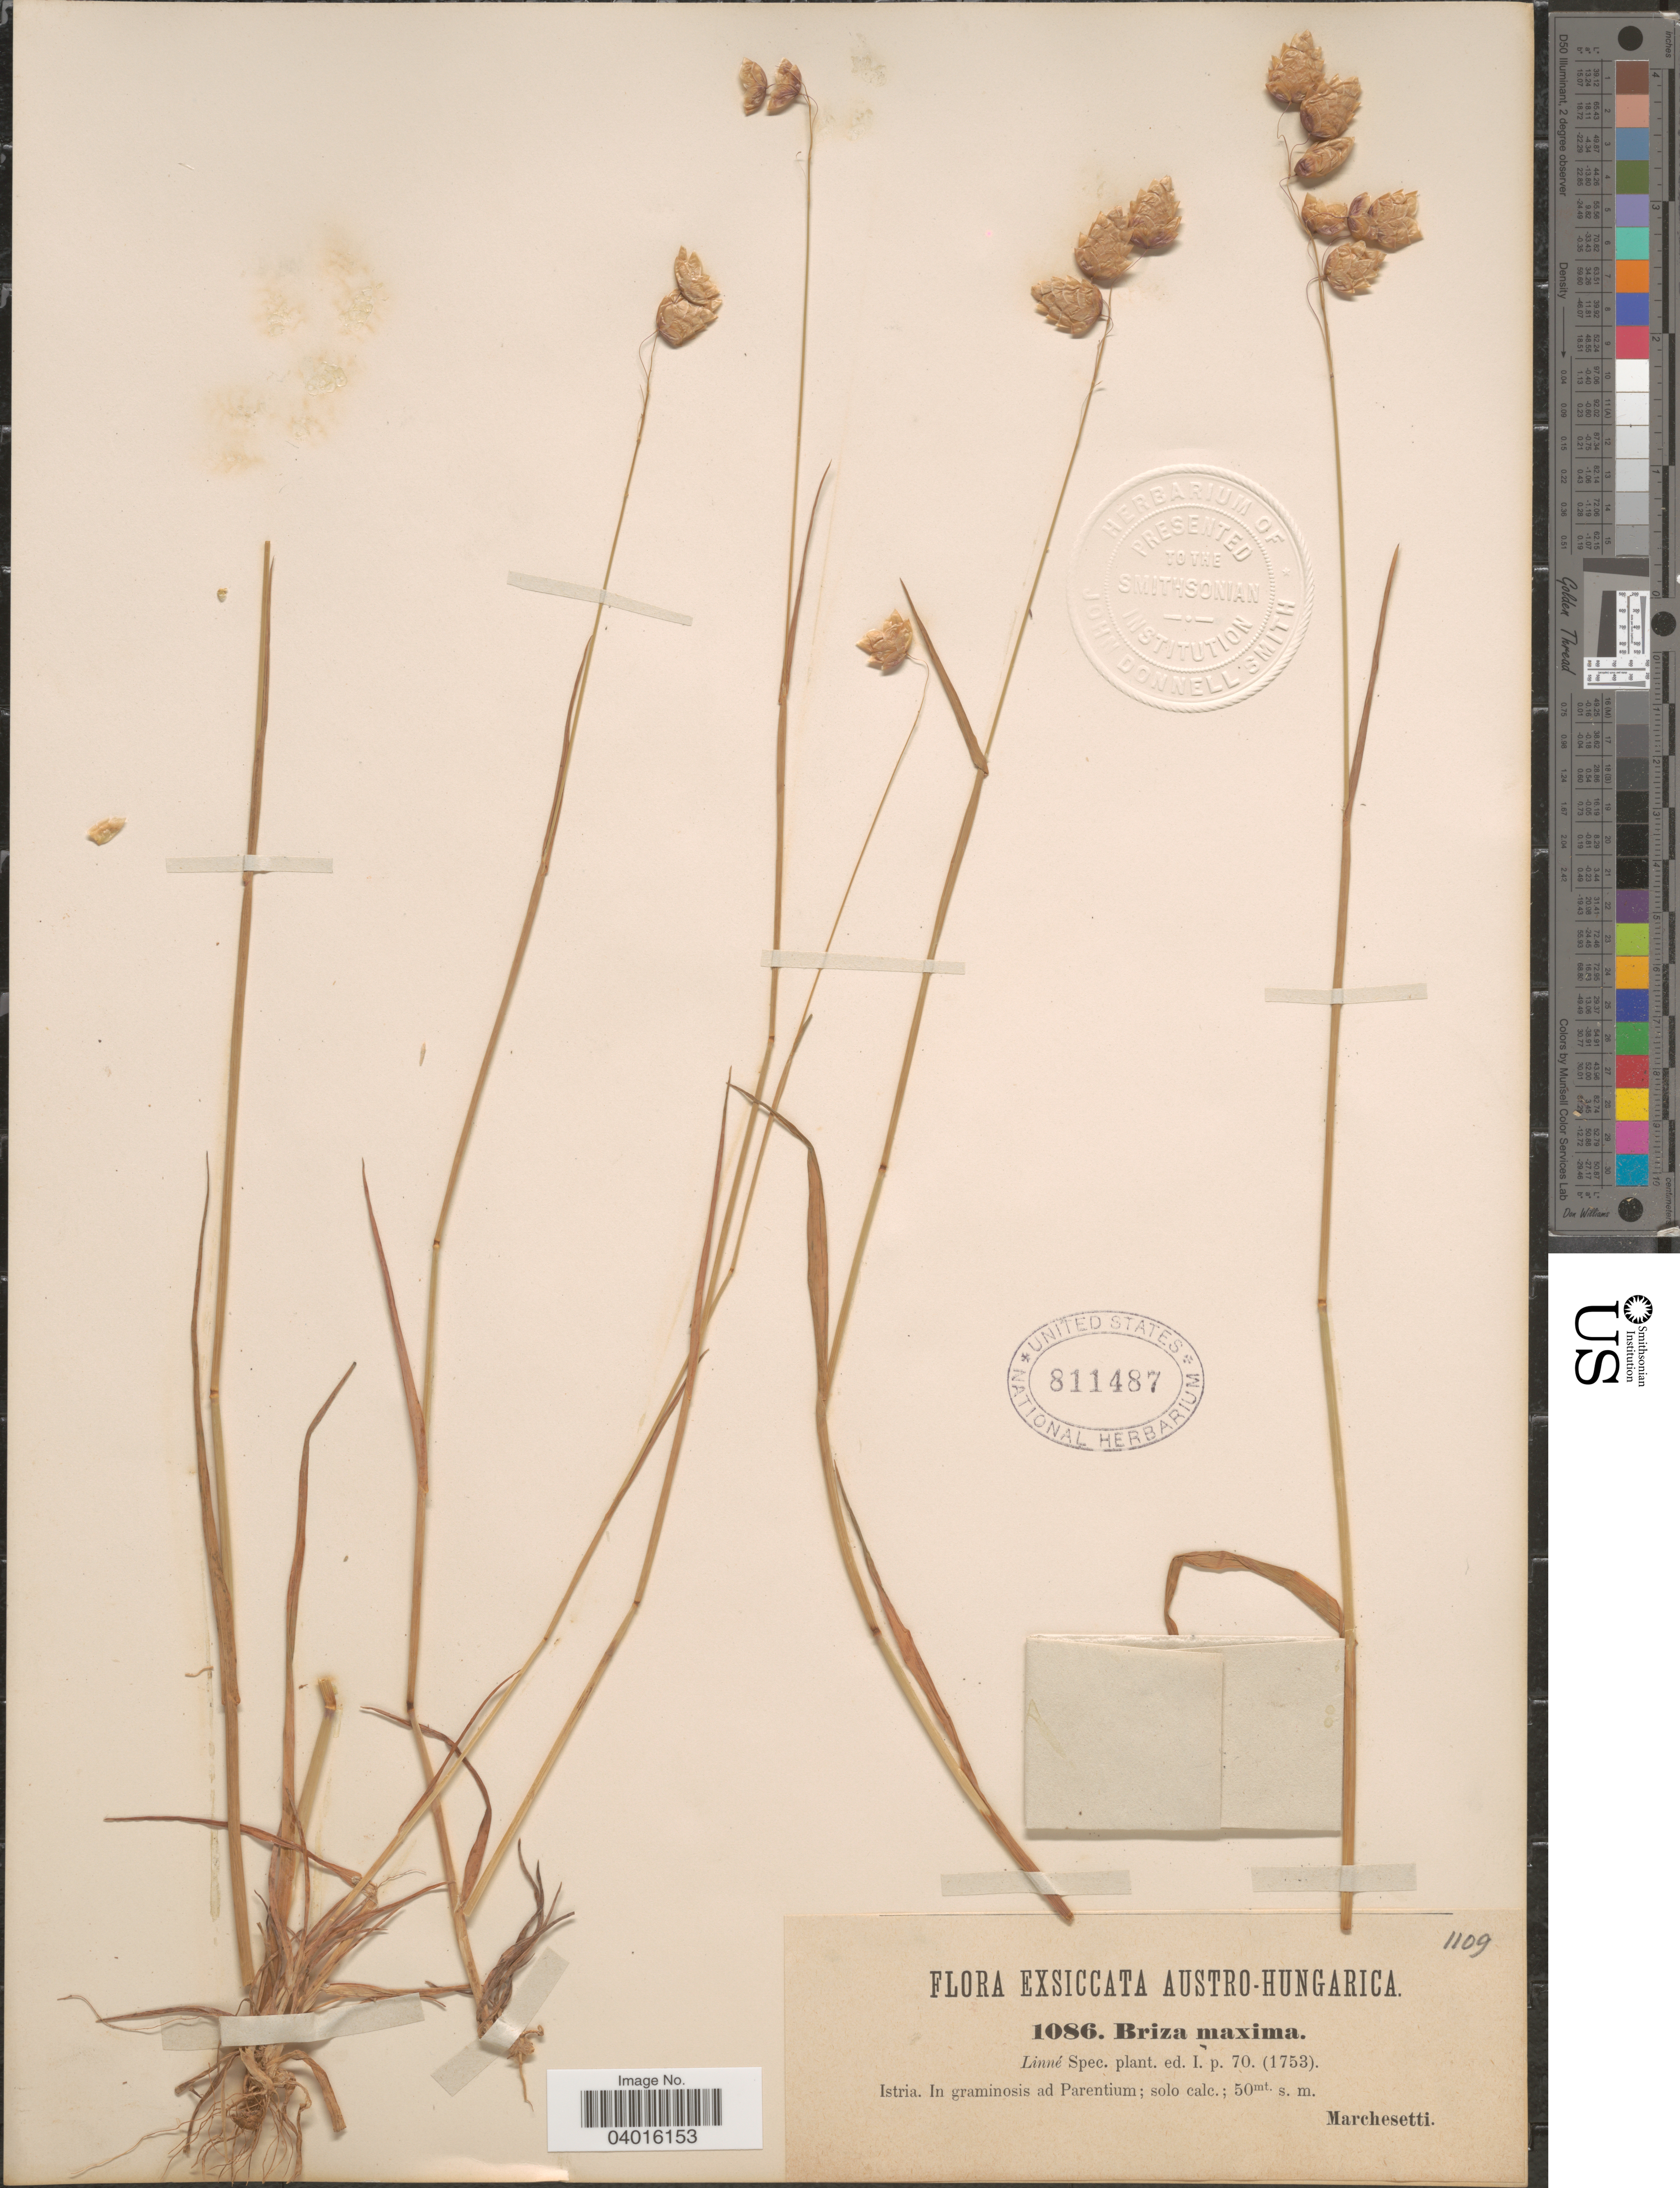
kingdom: Plantae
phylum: Tracheophyta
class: Liliopsida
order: Poales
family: Poaceae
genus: Briza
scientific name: Briza maxima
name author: L.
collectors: -. Marchesetti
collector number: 1086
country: Croatia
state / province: Istria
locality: Austro-Hungarica. In graminosis ad Parentium.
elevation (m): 50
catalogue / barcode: US 811487